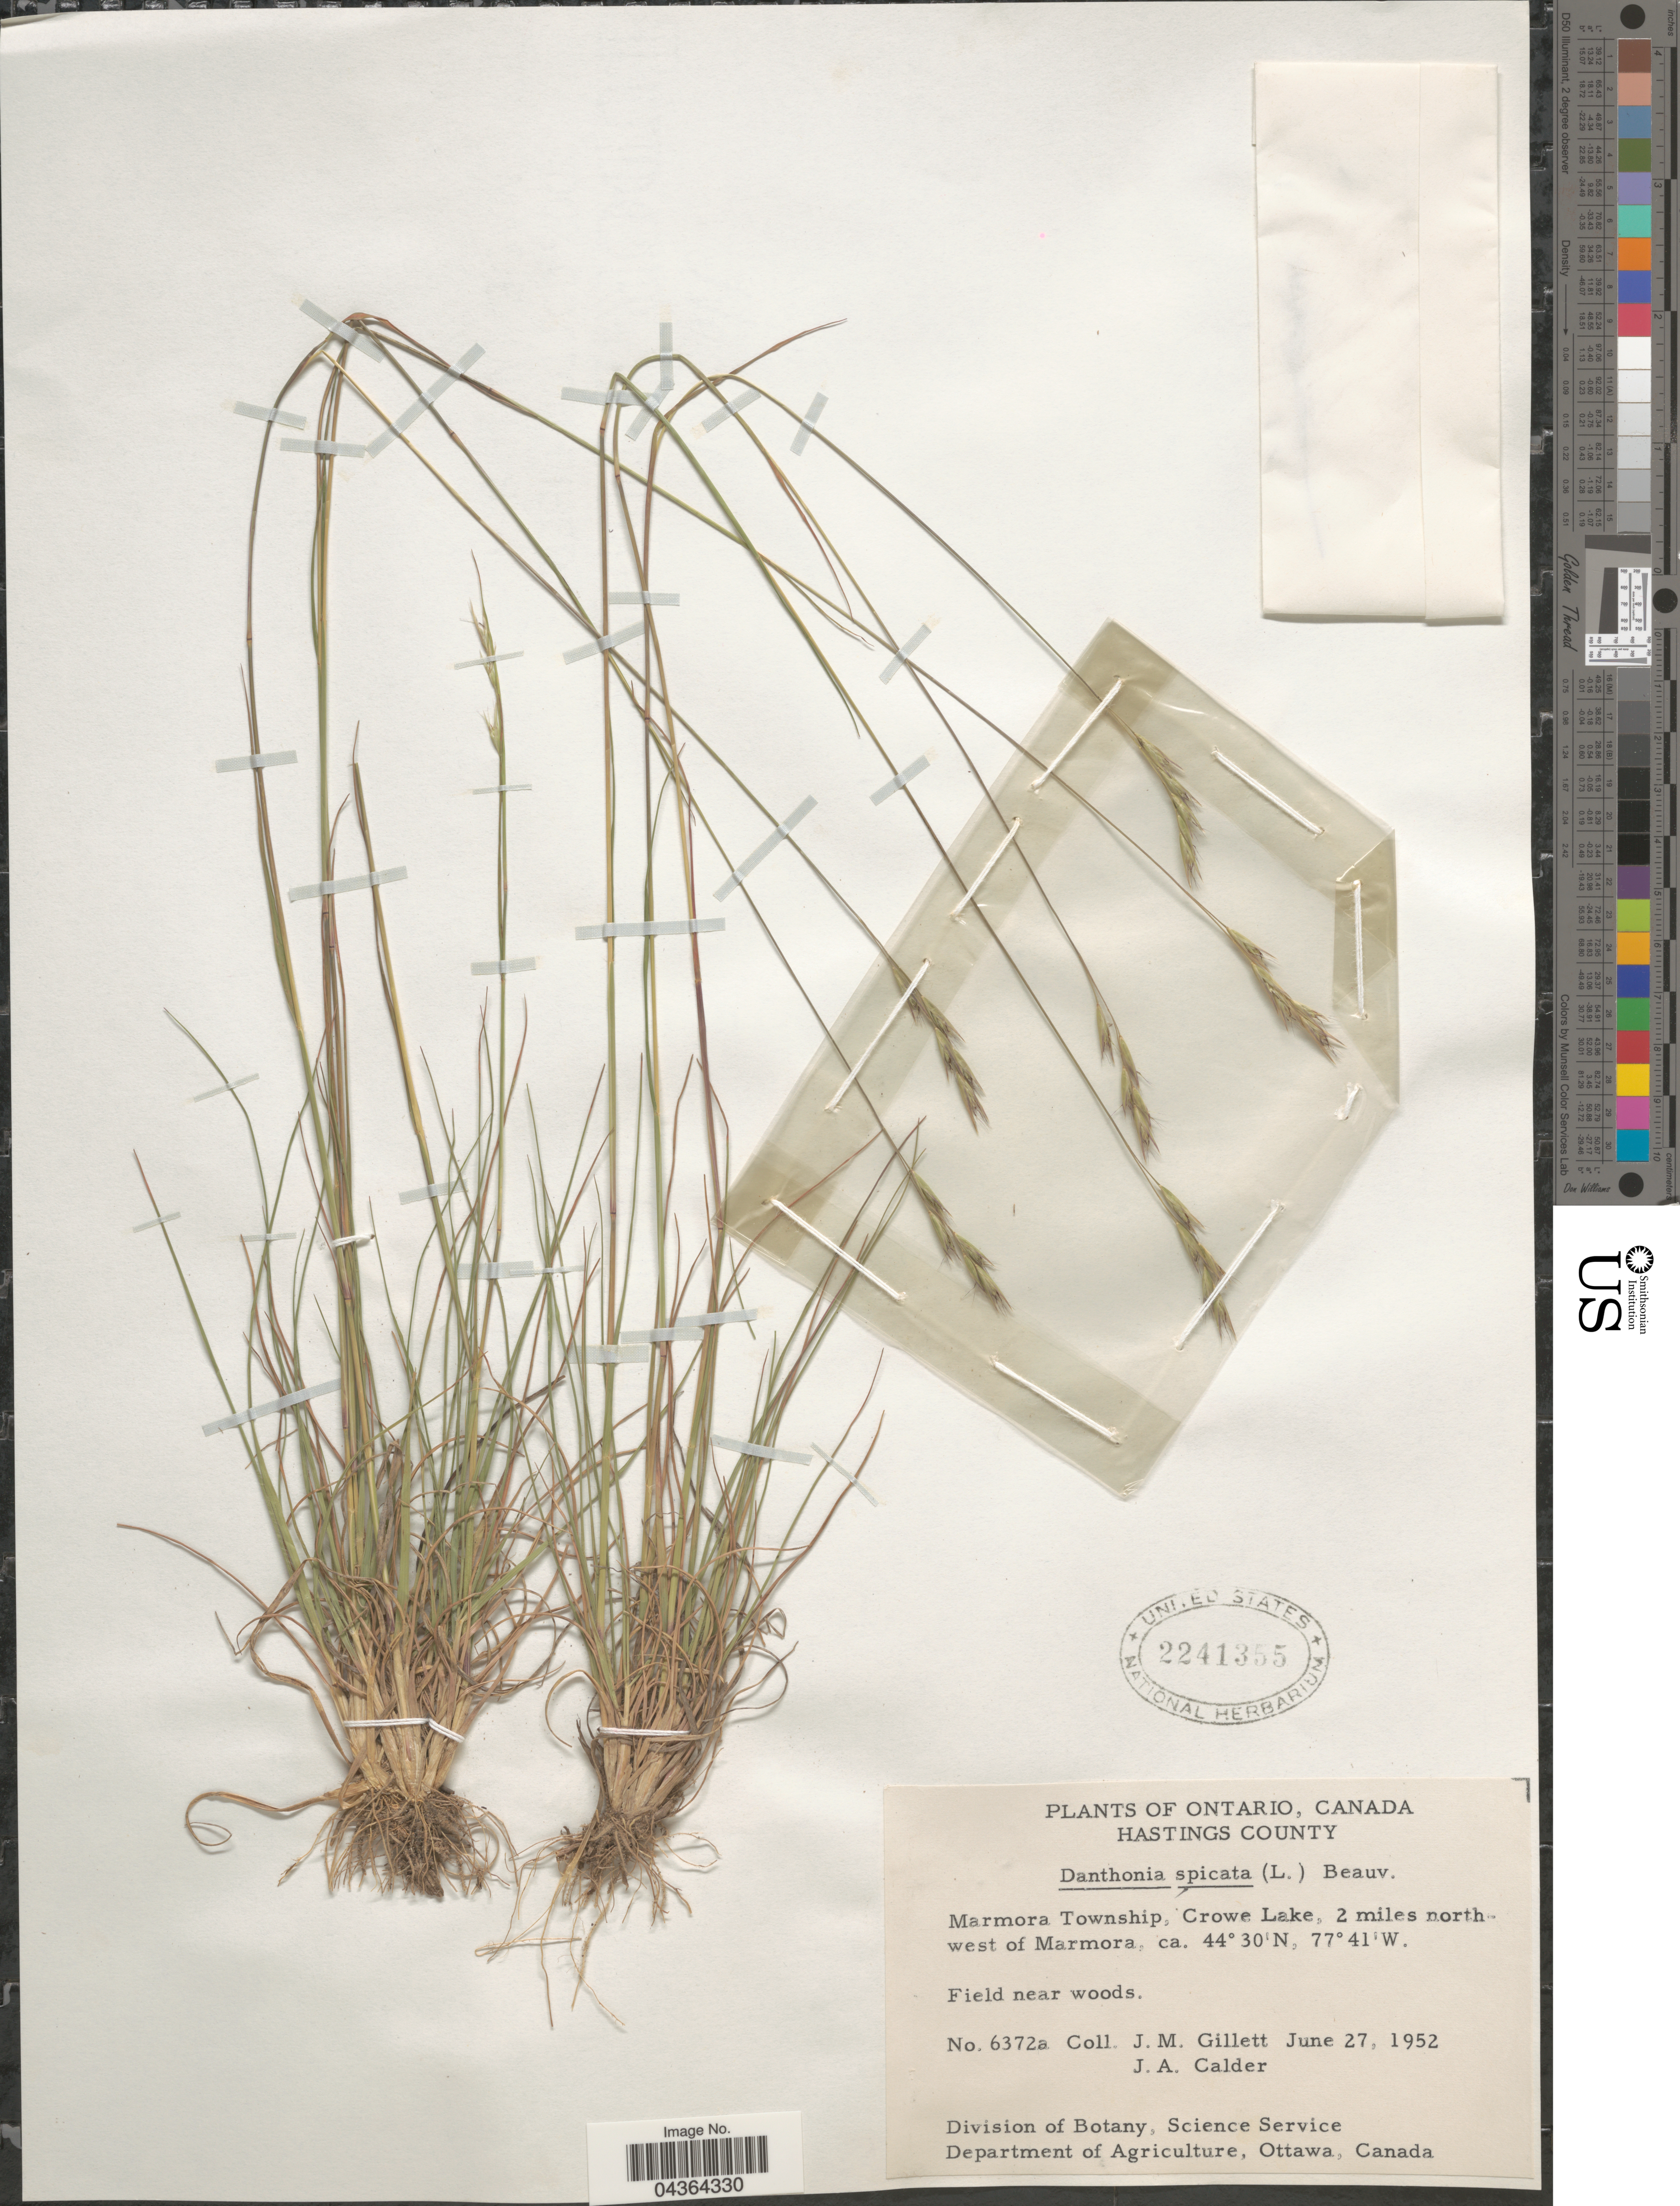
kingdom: Plantae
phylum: Tracheophyta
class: Liliopsida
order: Poales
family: Poaceae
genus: Danthonia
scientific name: Danthonia spicata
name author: (L.) P. Beauv. ex Roem. & Schult.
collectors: J. M. Gillett & J. A. Calder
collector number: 6372a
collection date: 1952-06-27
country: Canada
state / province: Ontario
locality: Hastings County. Marmora Township, Crowe Lake, 2 miles north-west of Marmora.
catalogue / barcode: US 2241355